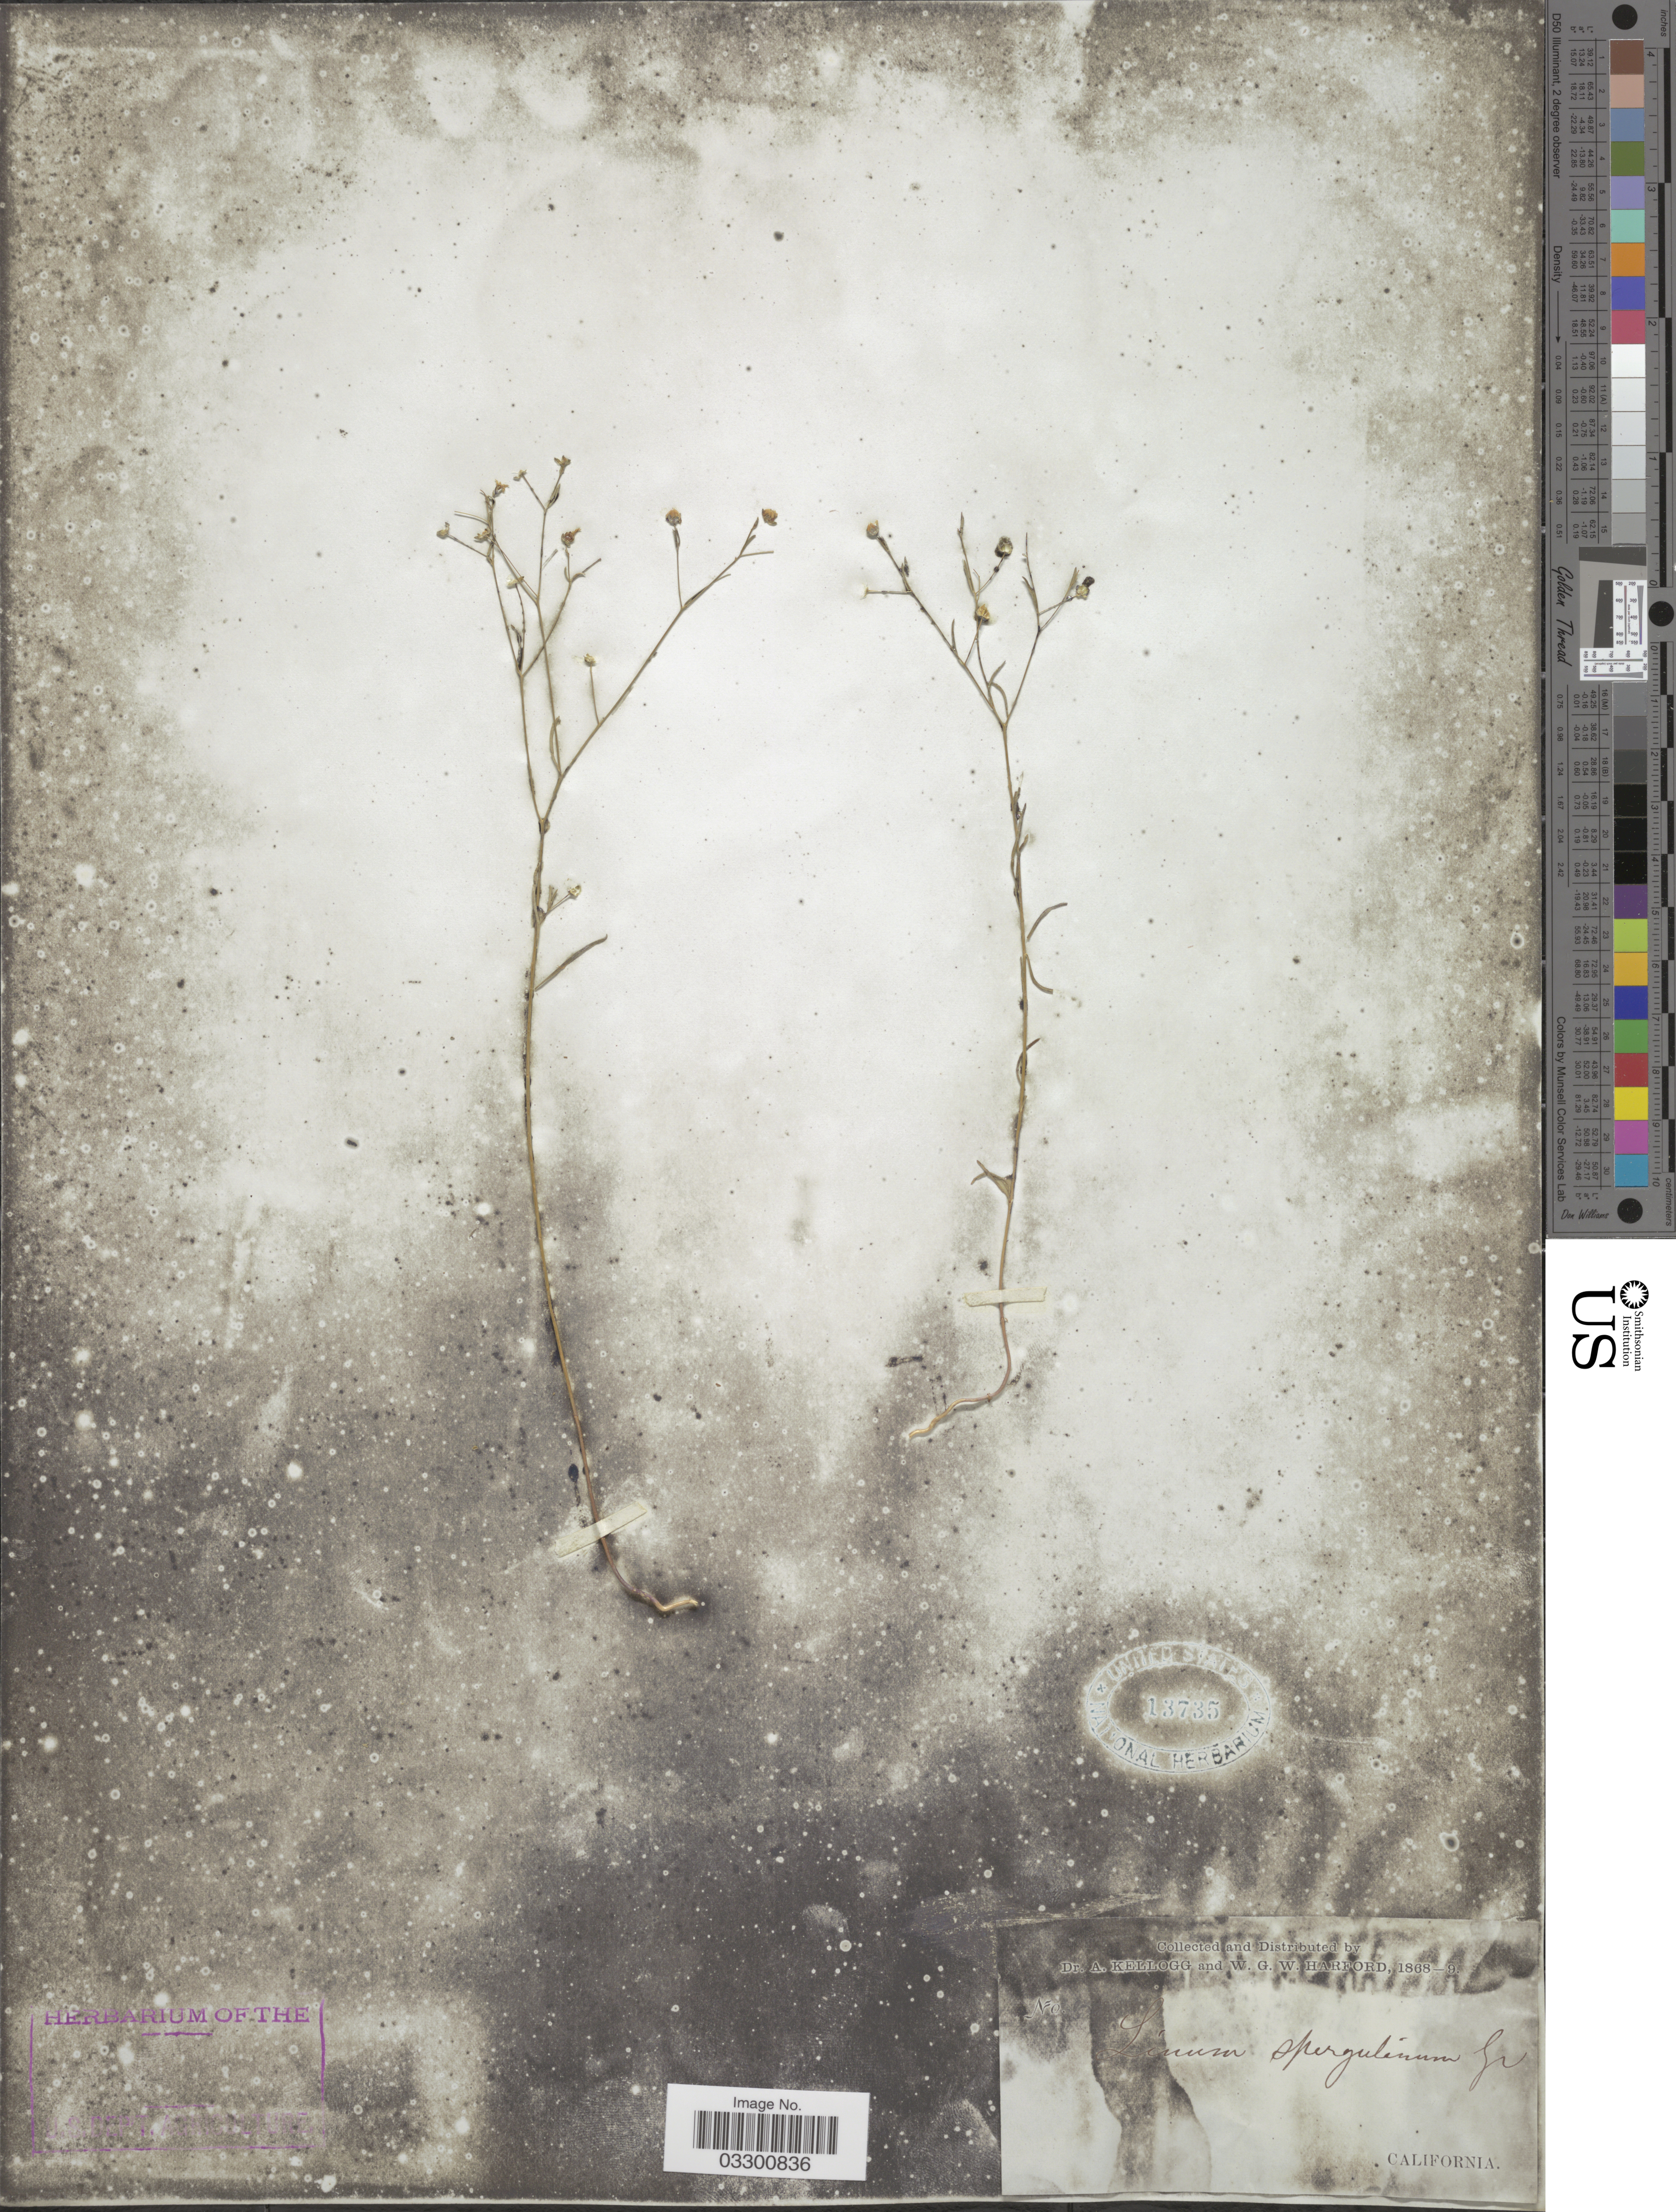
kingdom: Plantae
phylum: Tracheophyta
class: Magnoliopsida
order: Malpighiales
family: Linaceae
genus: Hesperolinon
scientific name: Hesperolinon spergulinum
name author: (A. Gray) Small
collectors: A. Kellogg & W. G. W. Harford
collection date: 1868/1869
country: United States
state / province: California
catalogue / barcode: US 13735